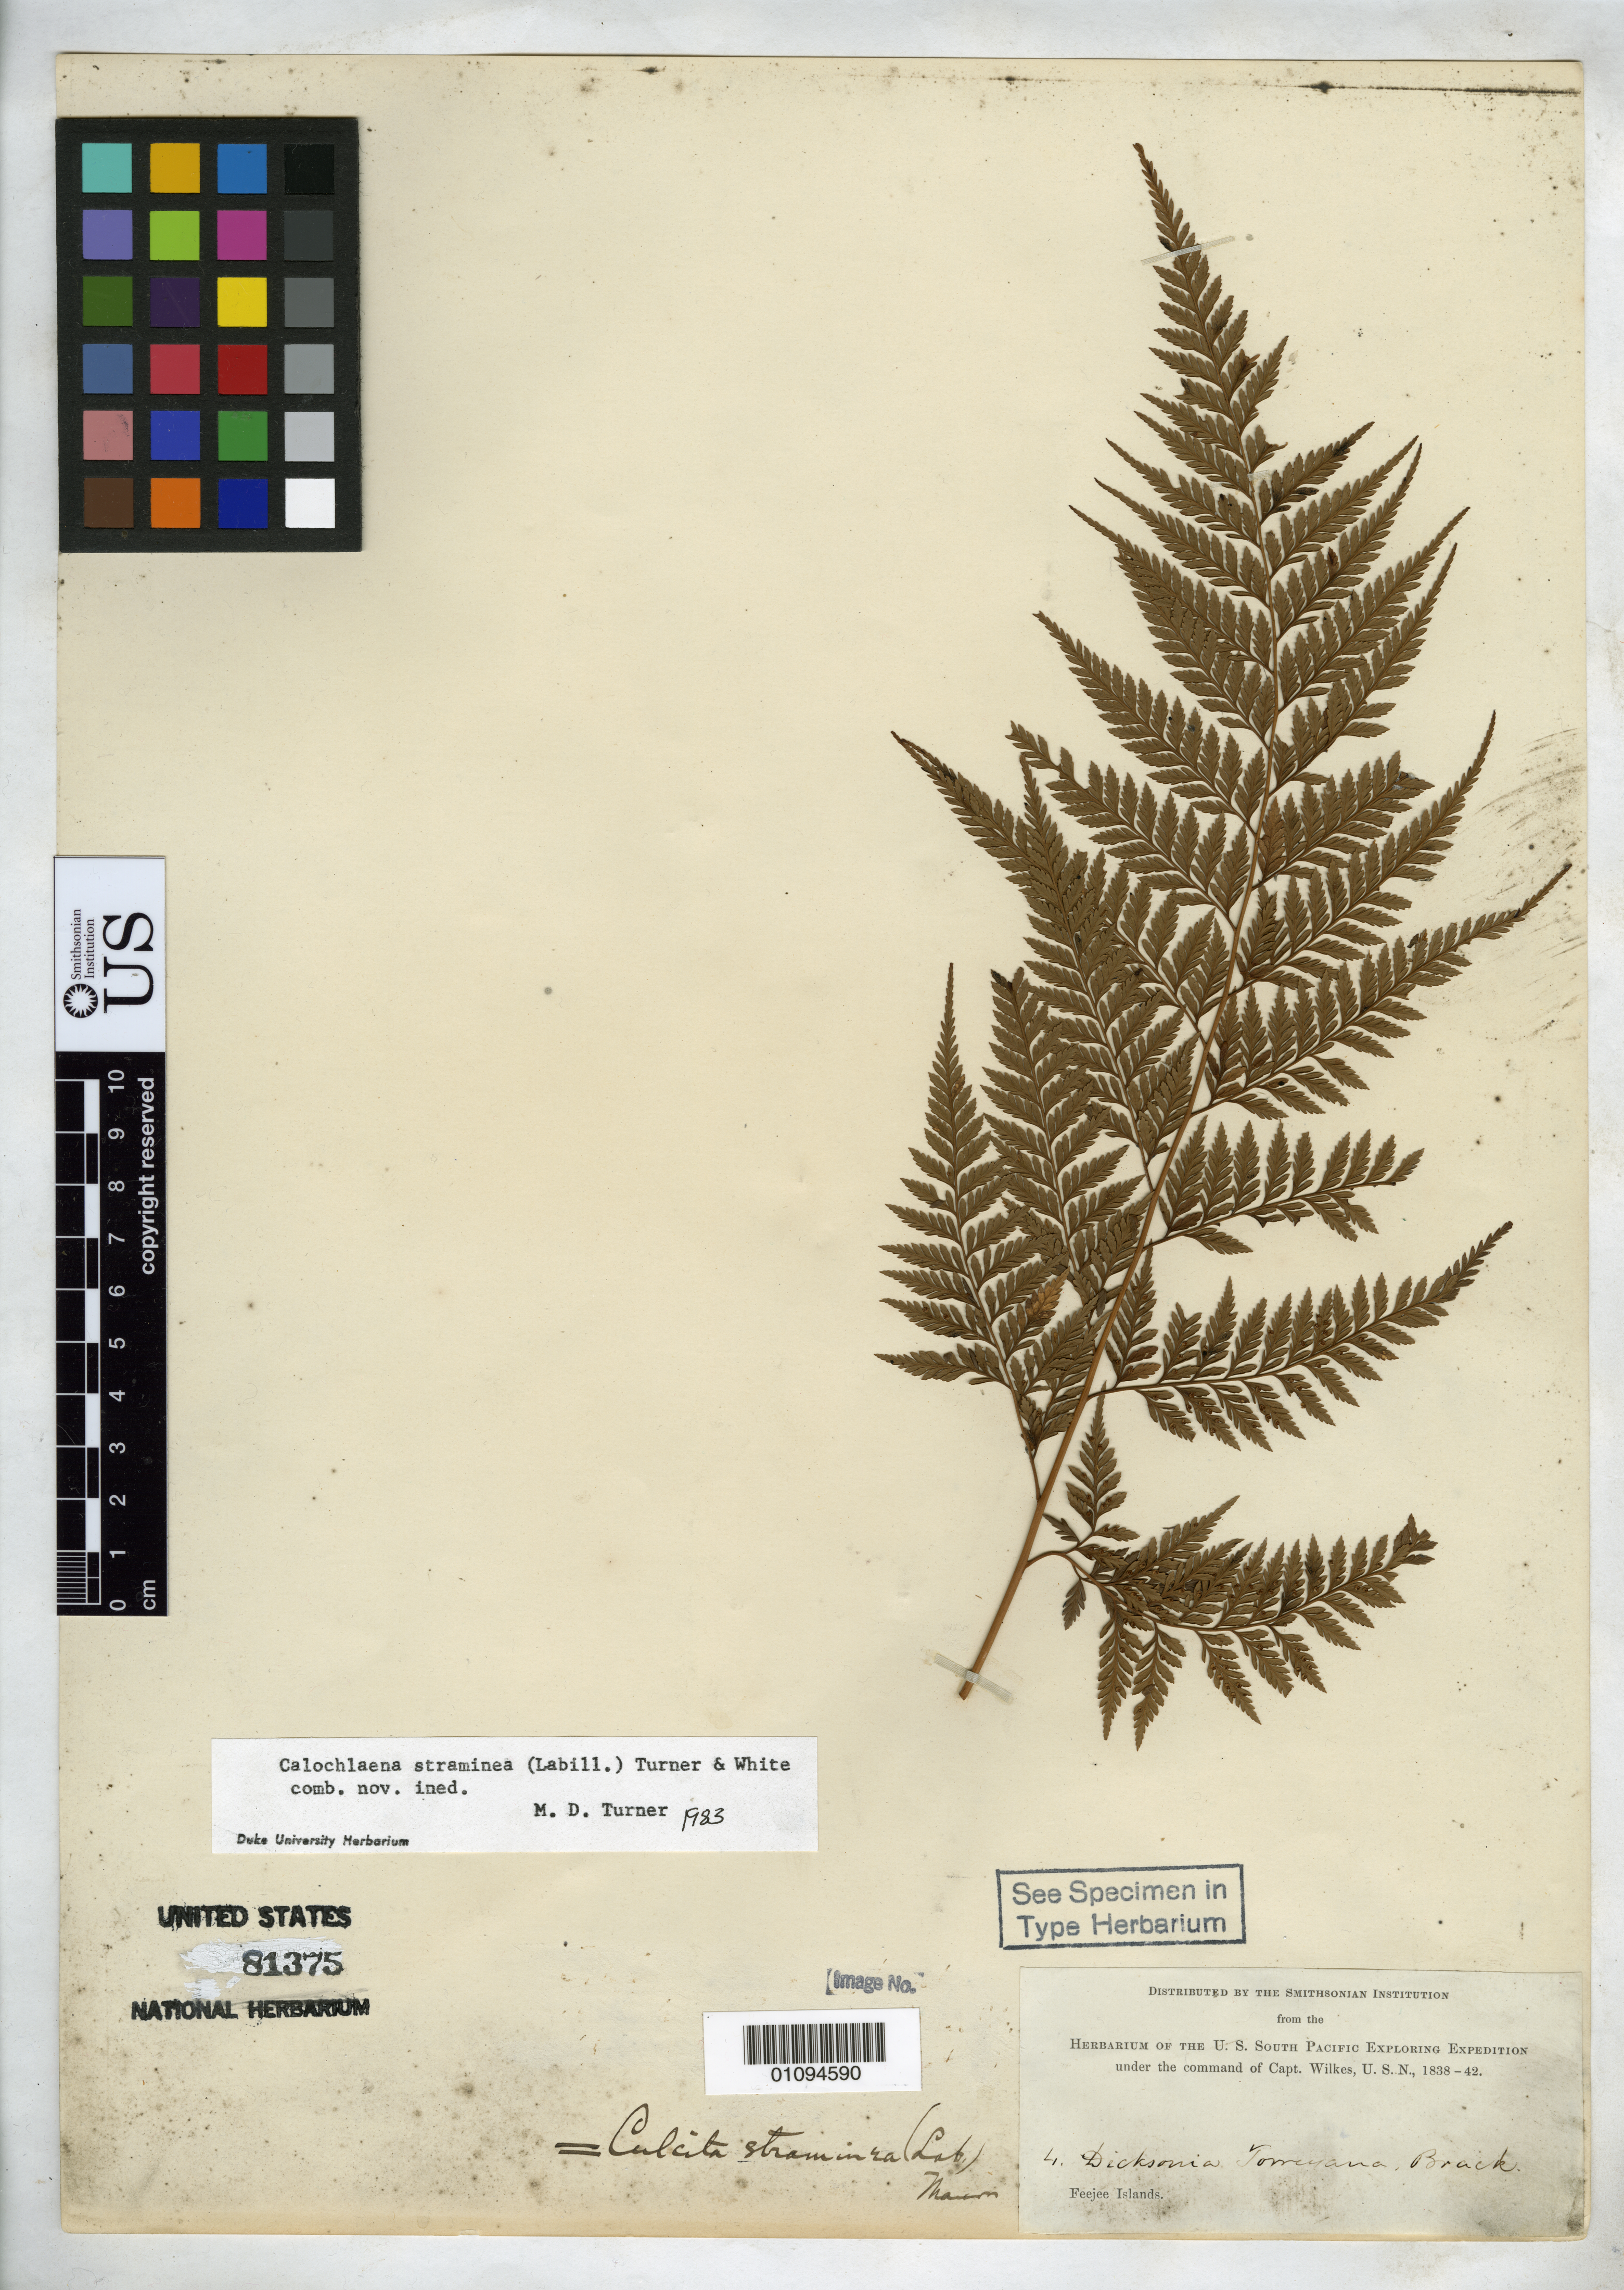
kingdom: Plantae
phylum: Tracheophyta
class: Polypodiopsida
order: Cyatheales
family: Dicksoniaceae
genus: Dicksonia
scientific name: Dicksonia torreyana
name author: Brack. in Wilkes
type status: Type Collection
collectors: Wilkes Explor. Exped.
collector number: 4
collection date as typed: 1838 to -- --- 1842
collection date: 1838/1842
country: Fiji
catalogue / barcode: US 81375